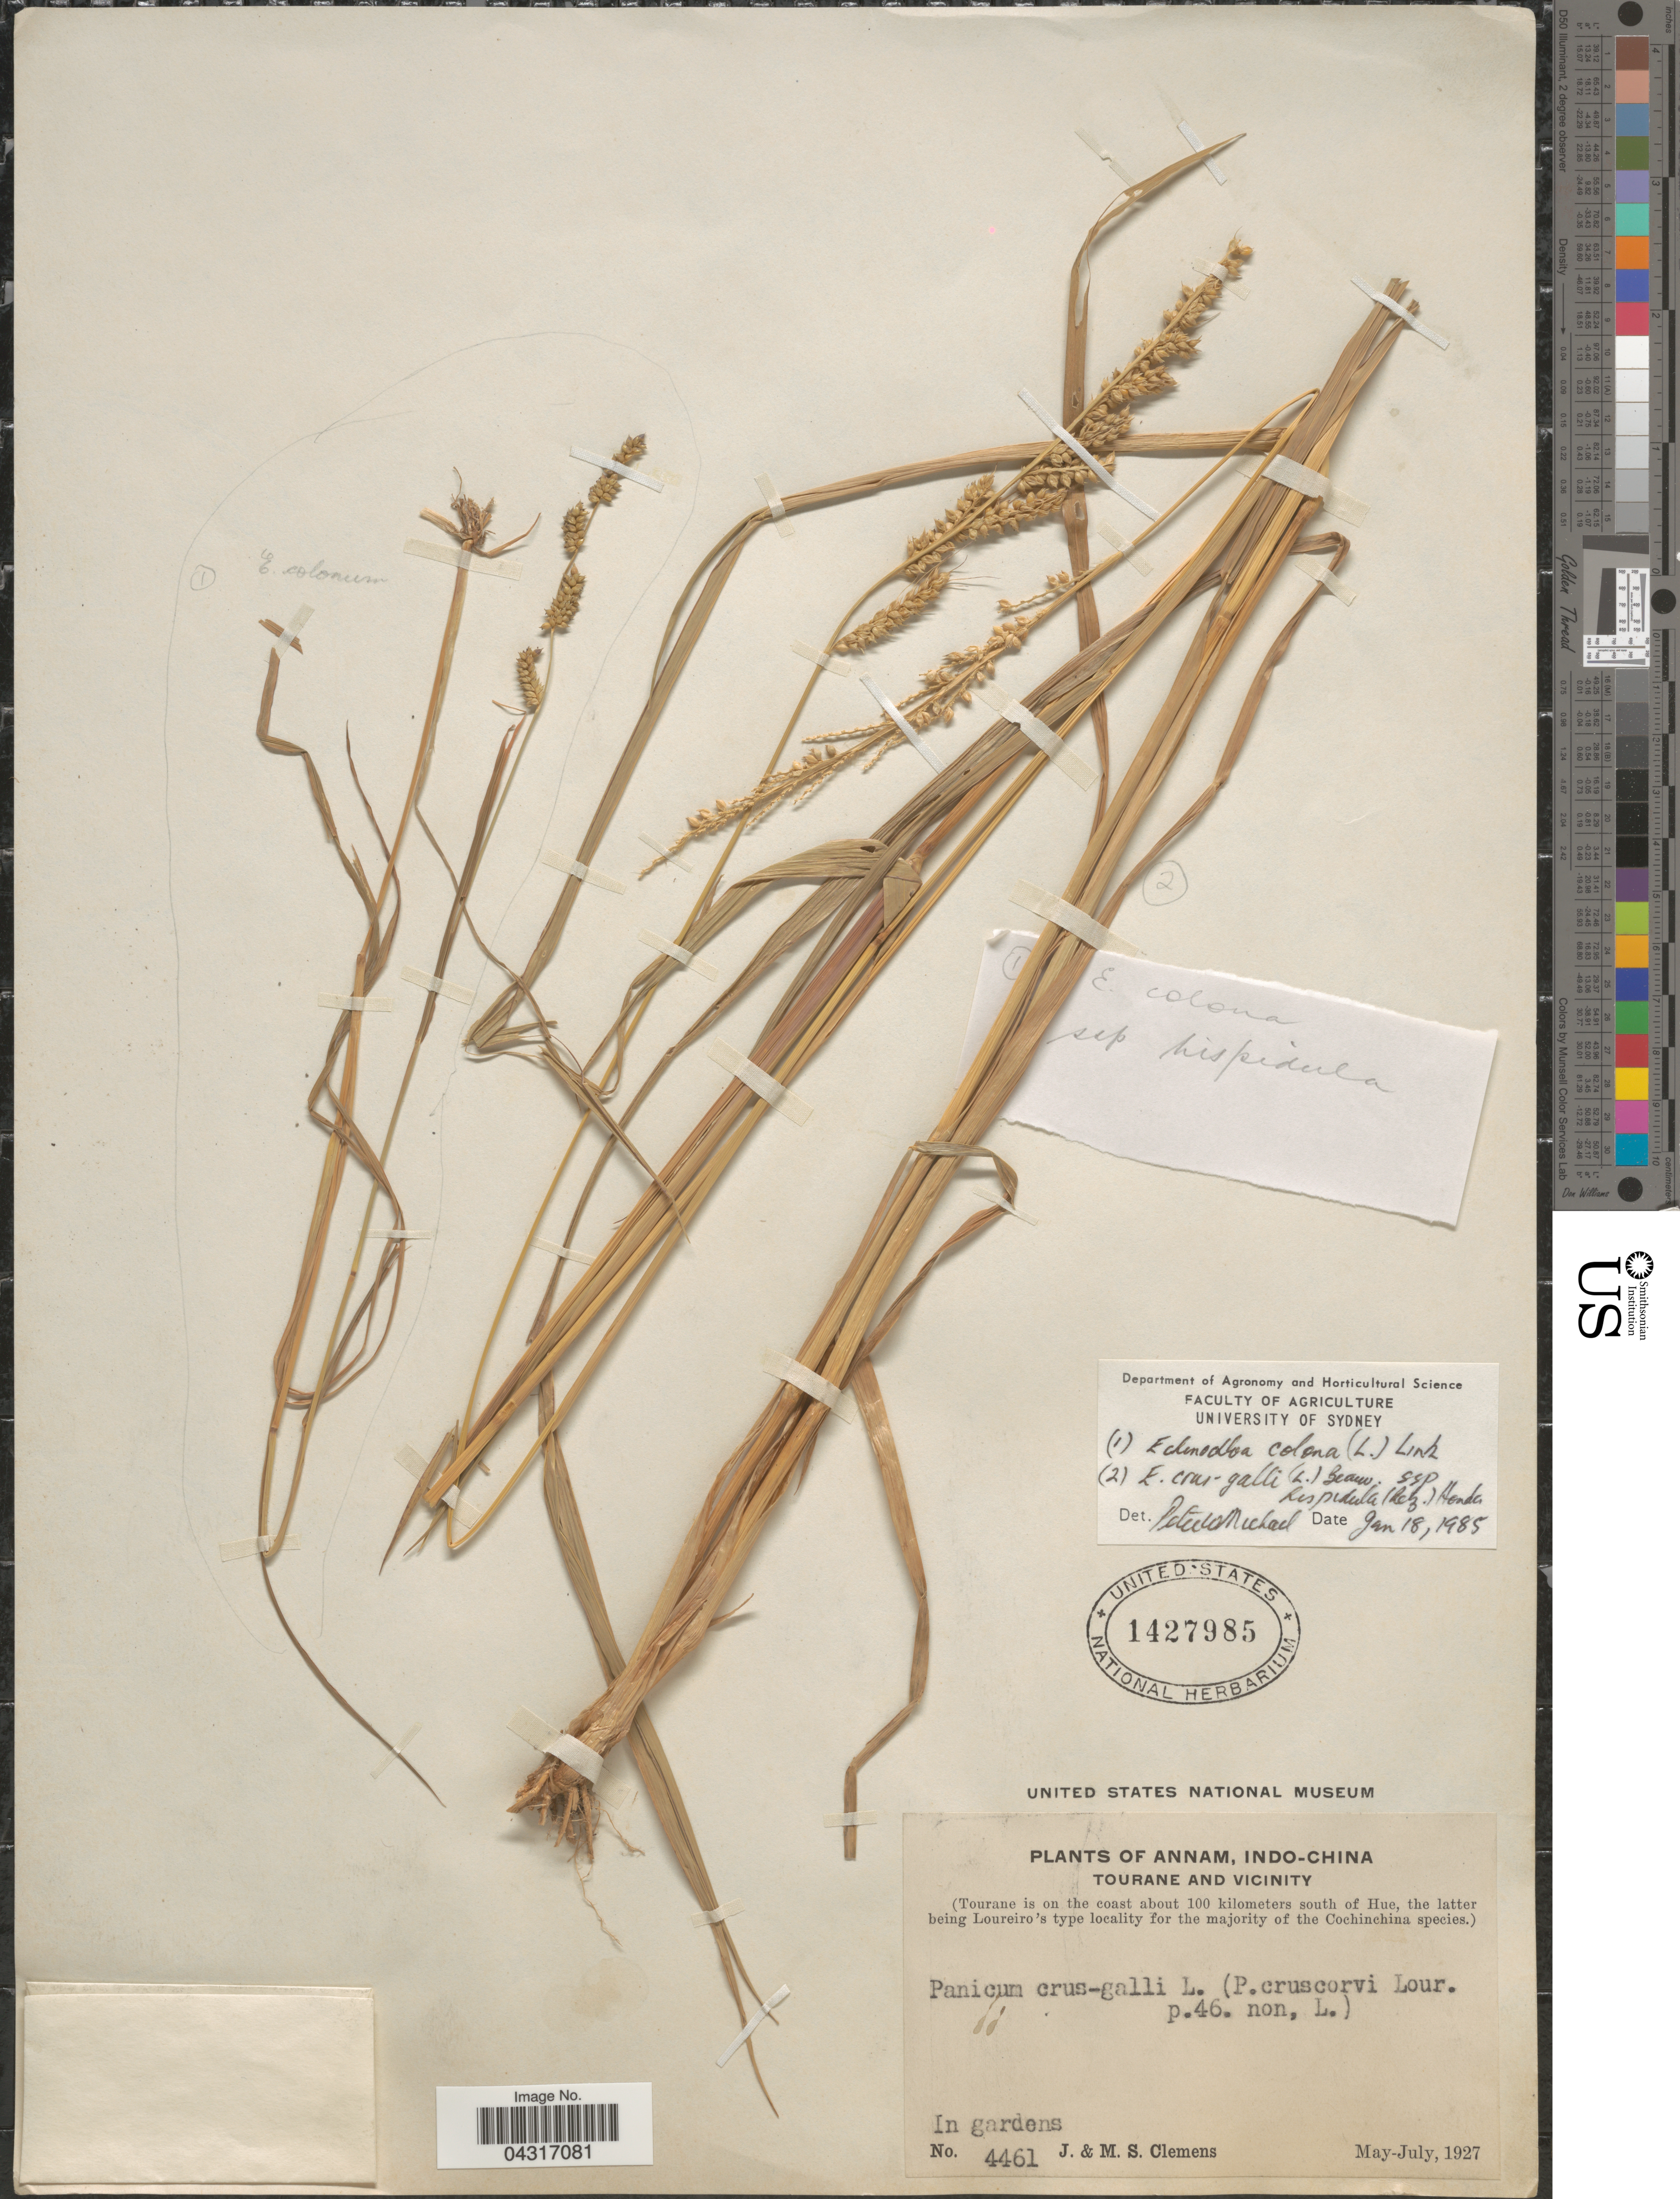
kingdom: Plantae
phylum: Tracheophyta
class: Liliopsida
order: Poales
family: Poaceae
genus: Echinochloa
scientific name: Echinochloa colona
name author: (L.) Link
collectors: J. Clemens & M. S. Clemens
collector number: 4461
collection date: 1927-05/1927-07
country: Vietnam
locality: Annam, Indo-China. Tourane and vicinity. (Tourane is on the coast about 100 kilometers south of Hue). In gardens.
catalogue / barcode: US 1427985